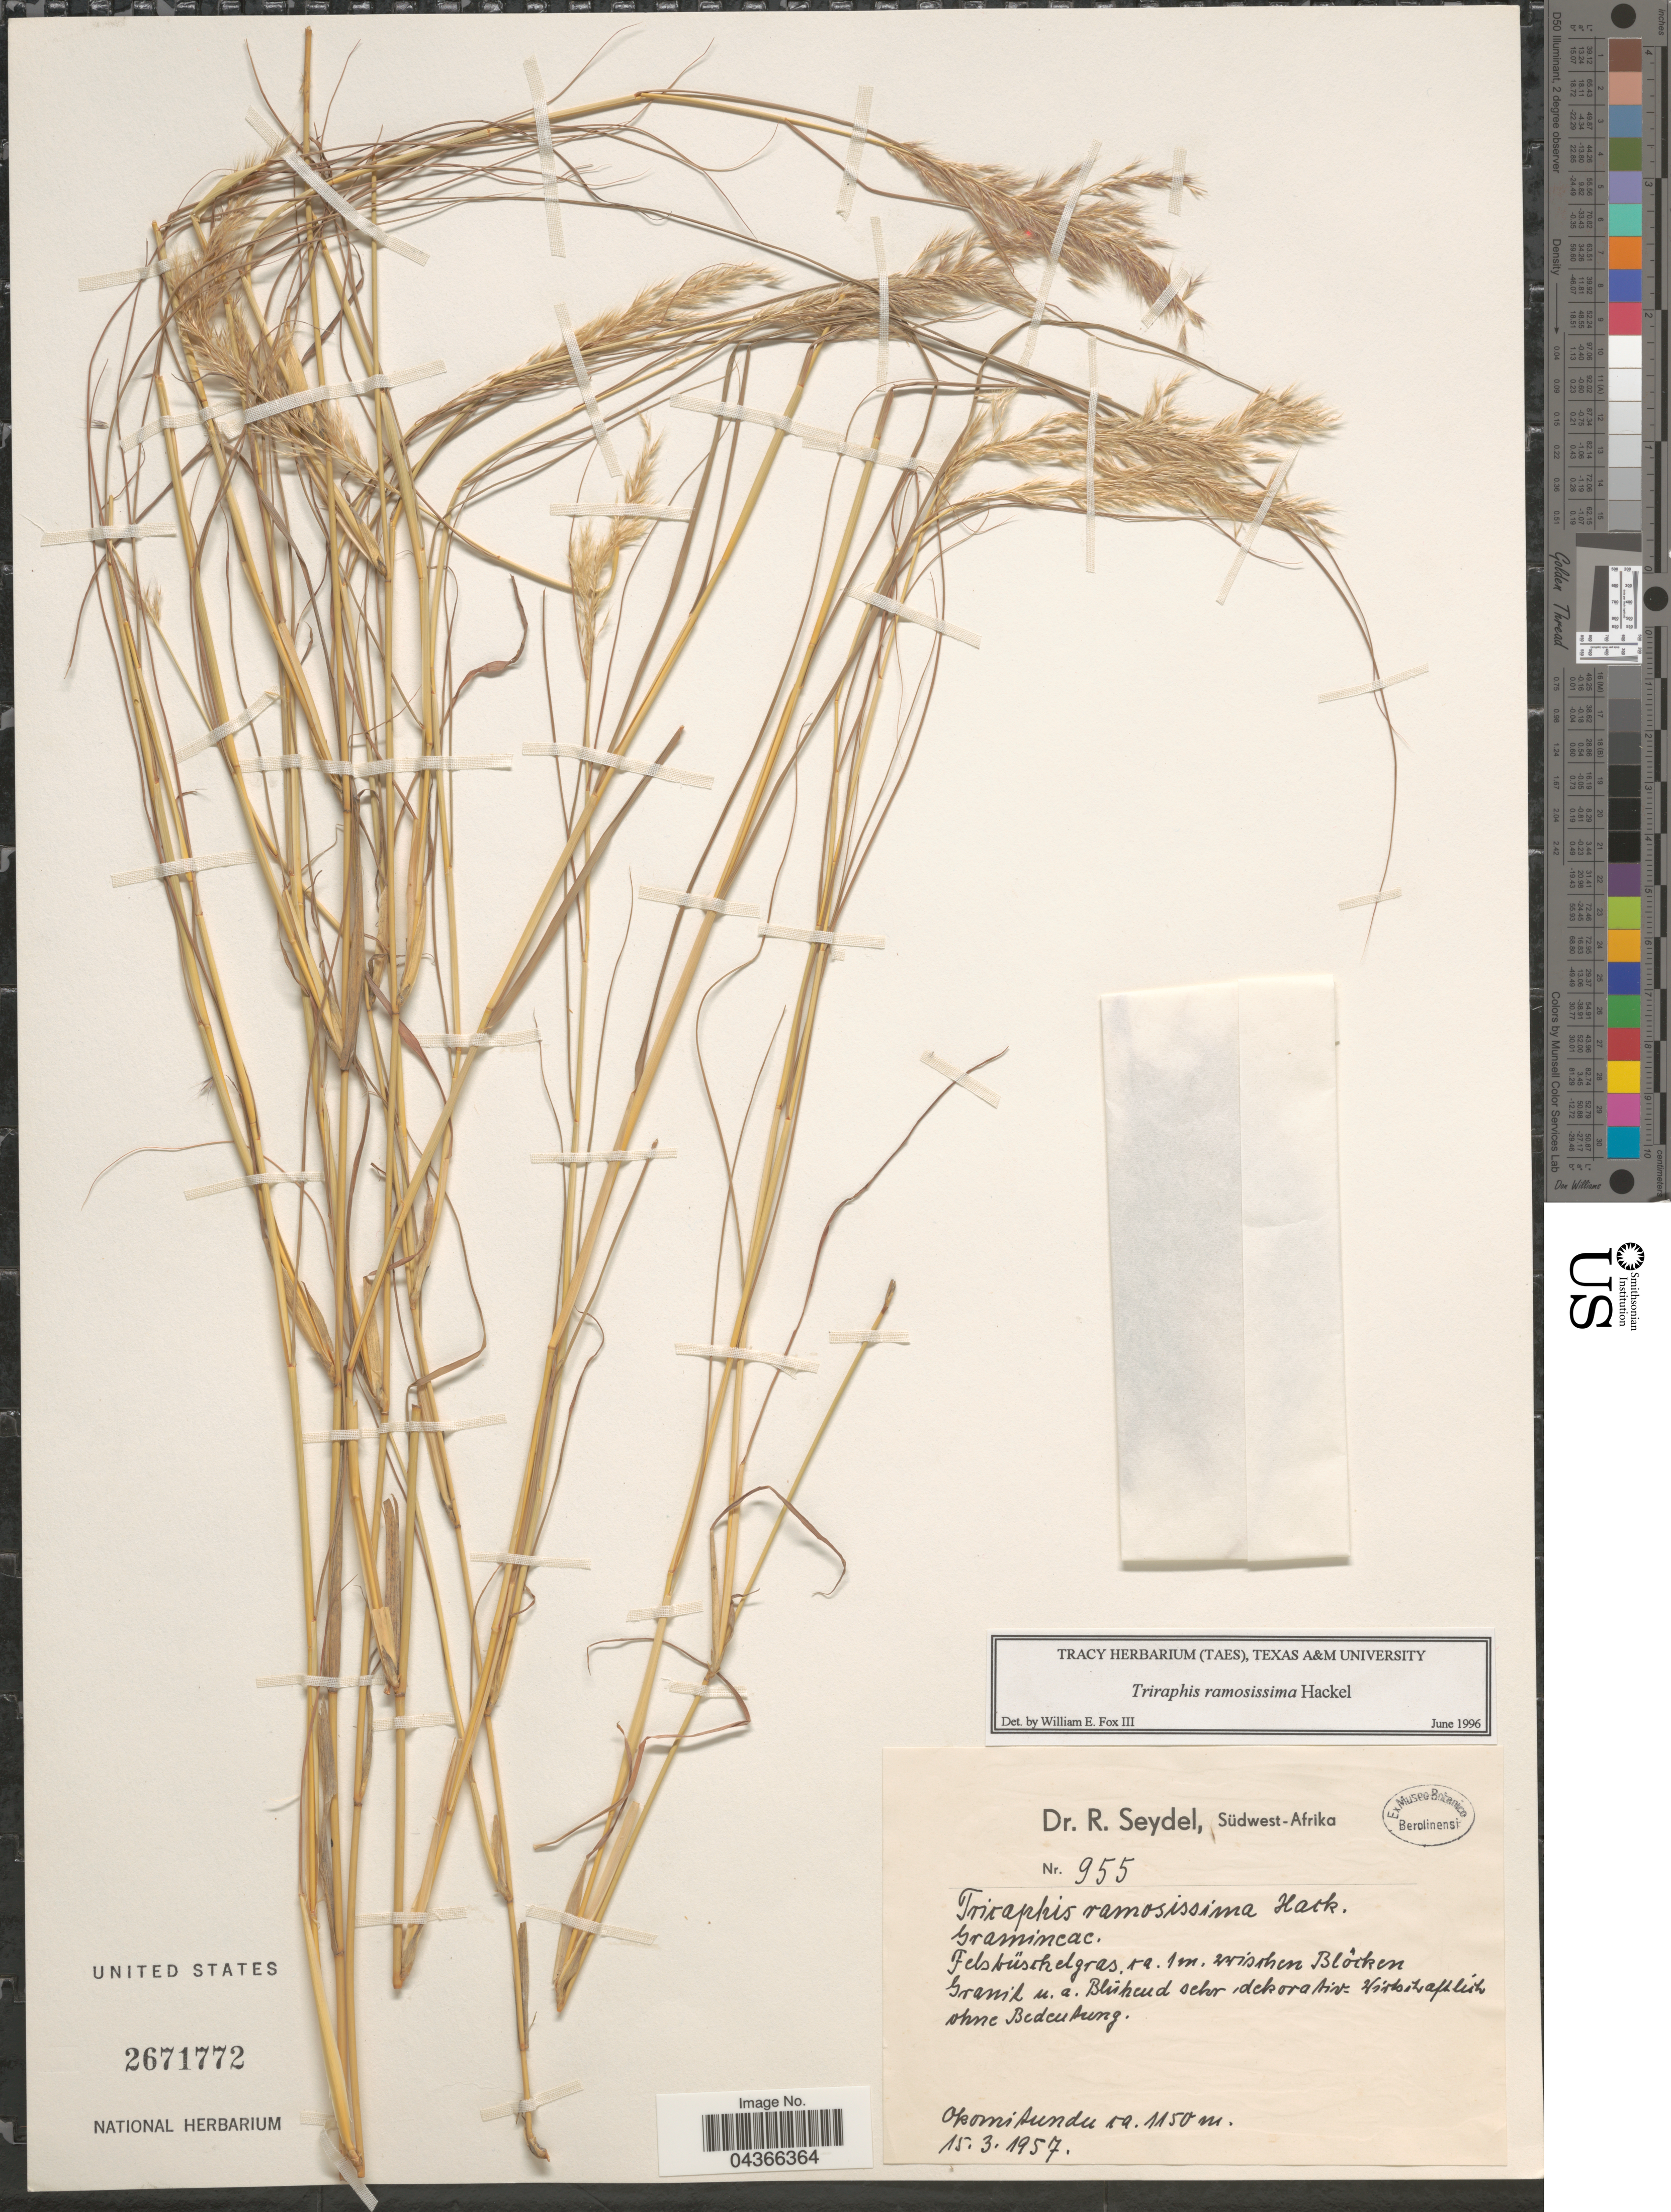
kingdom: Plantae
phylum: Tracheophyta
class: Liliopsida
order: Poales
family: Poaceae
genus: Triraphis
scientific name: Triraphis ramosissima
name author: Hack.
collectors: R. Seydel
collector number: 955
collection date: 1957-03-15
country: Namibia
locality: Südwest-Afrika. Okomitundu.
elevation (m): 1150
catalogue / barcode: US 2671772